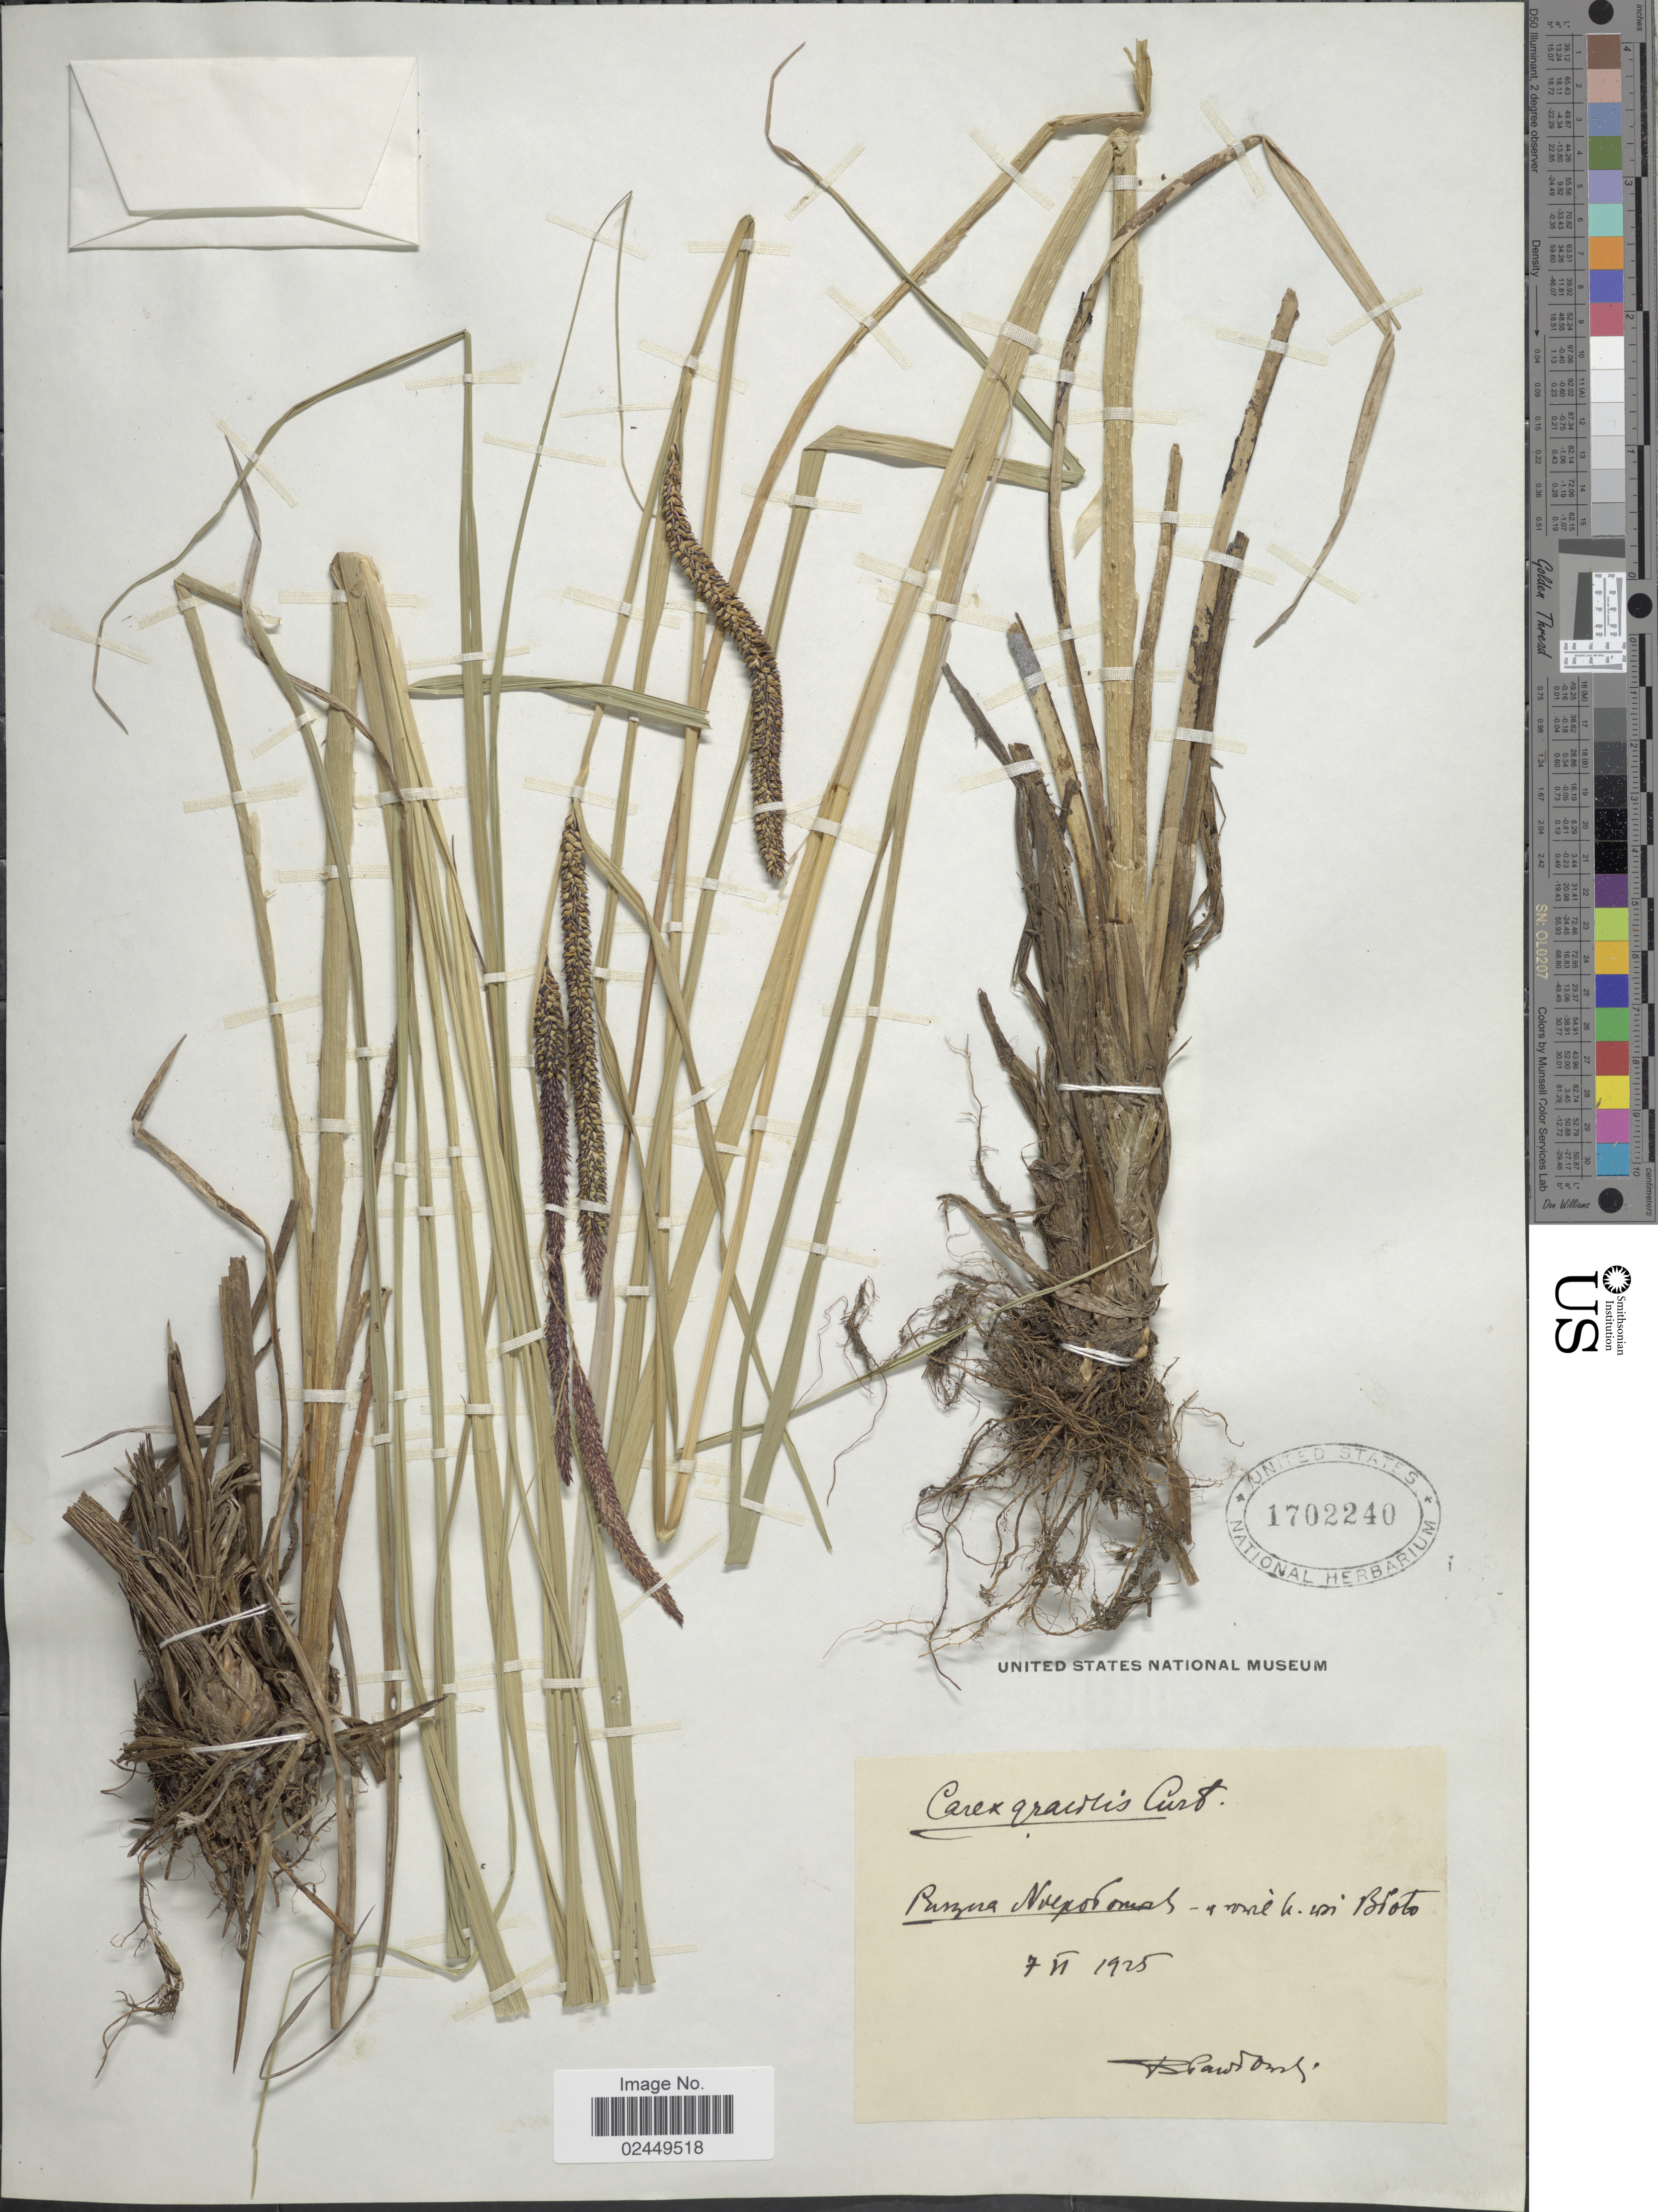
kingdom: Plantae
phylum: Tracheophyta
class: Liliopsida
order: Poales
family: Cyperaceae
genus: Carex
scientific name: Carex acuta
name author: L.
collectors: B. Pawlowski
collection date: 1925-06-17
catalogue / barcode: US 1702240